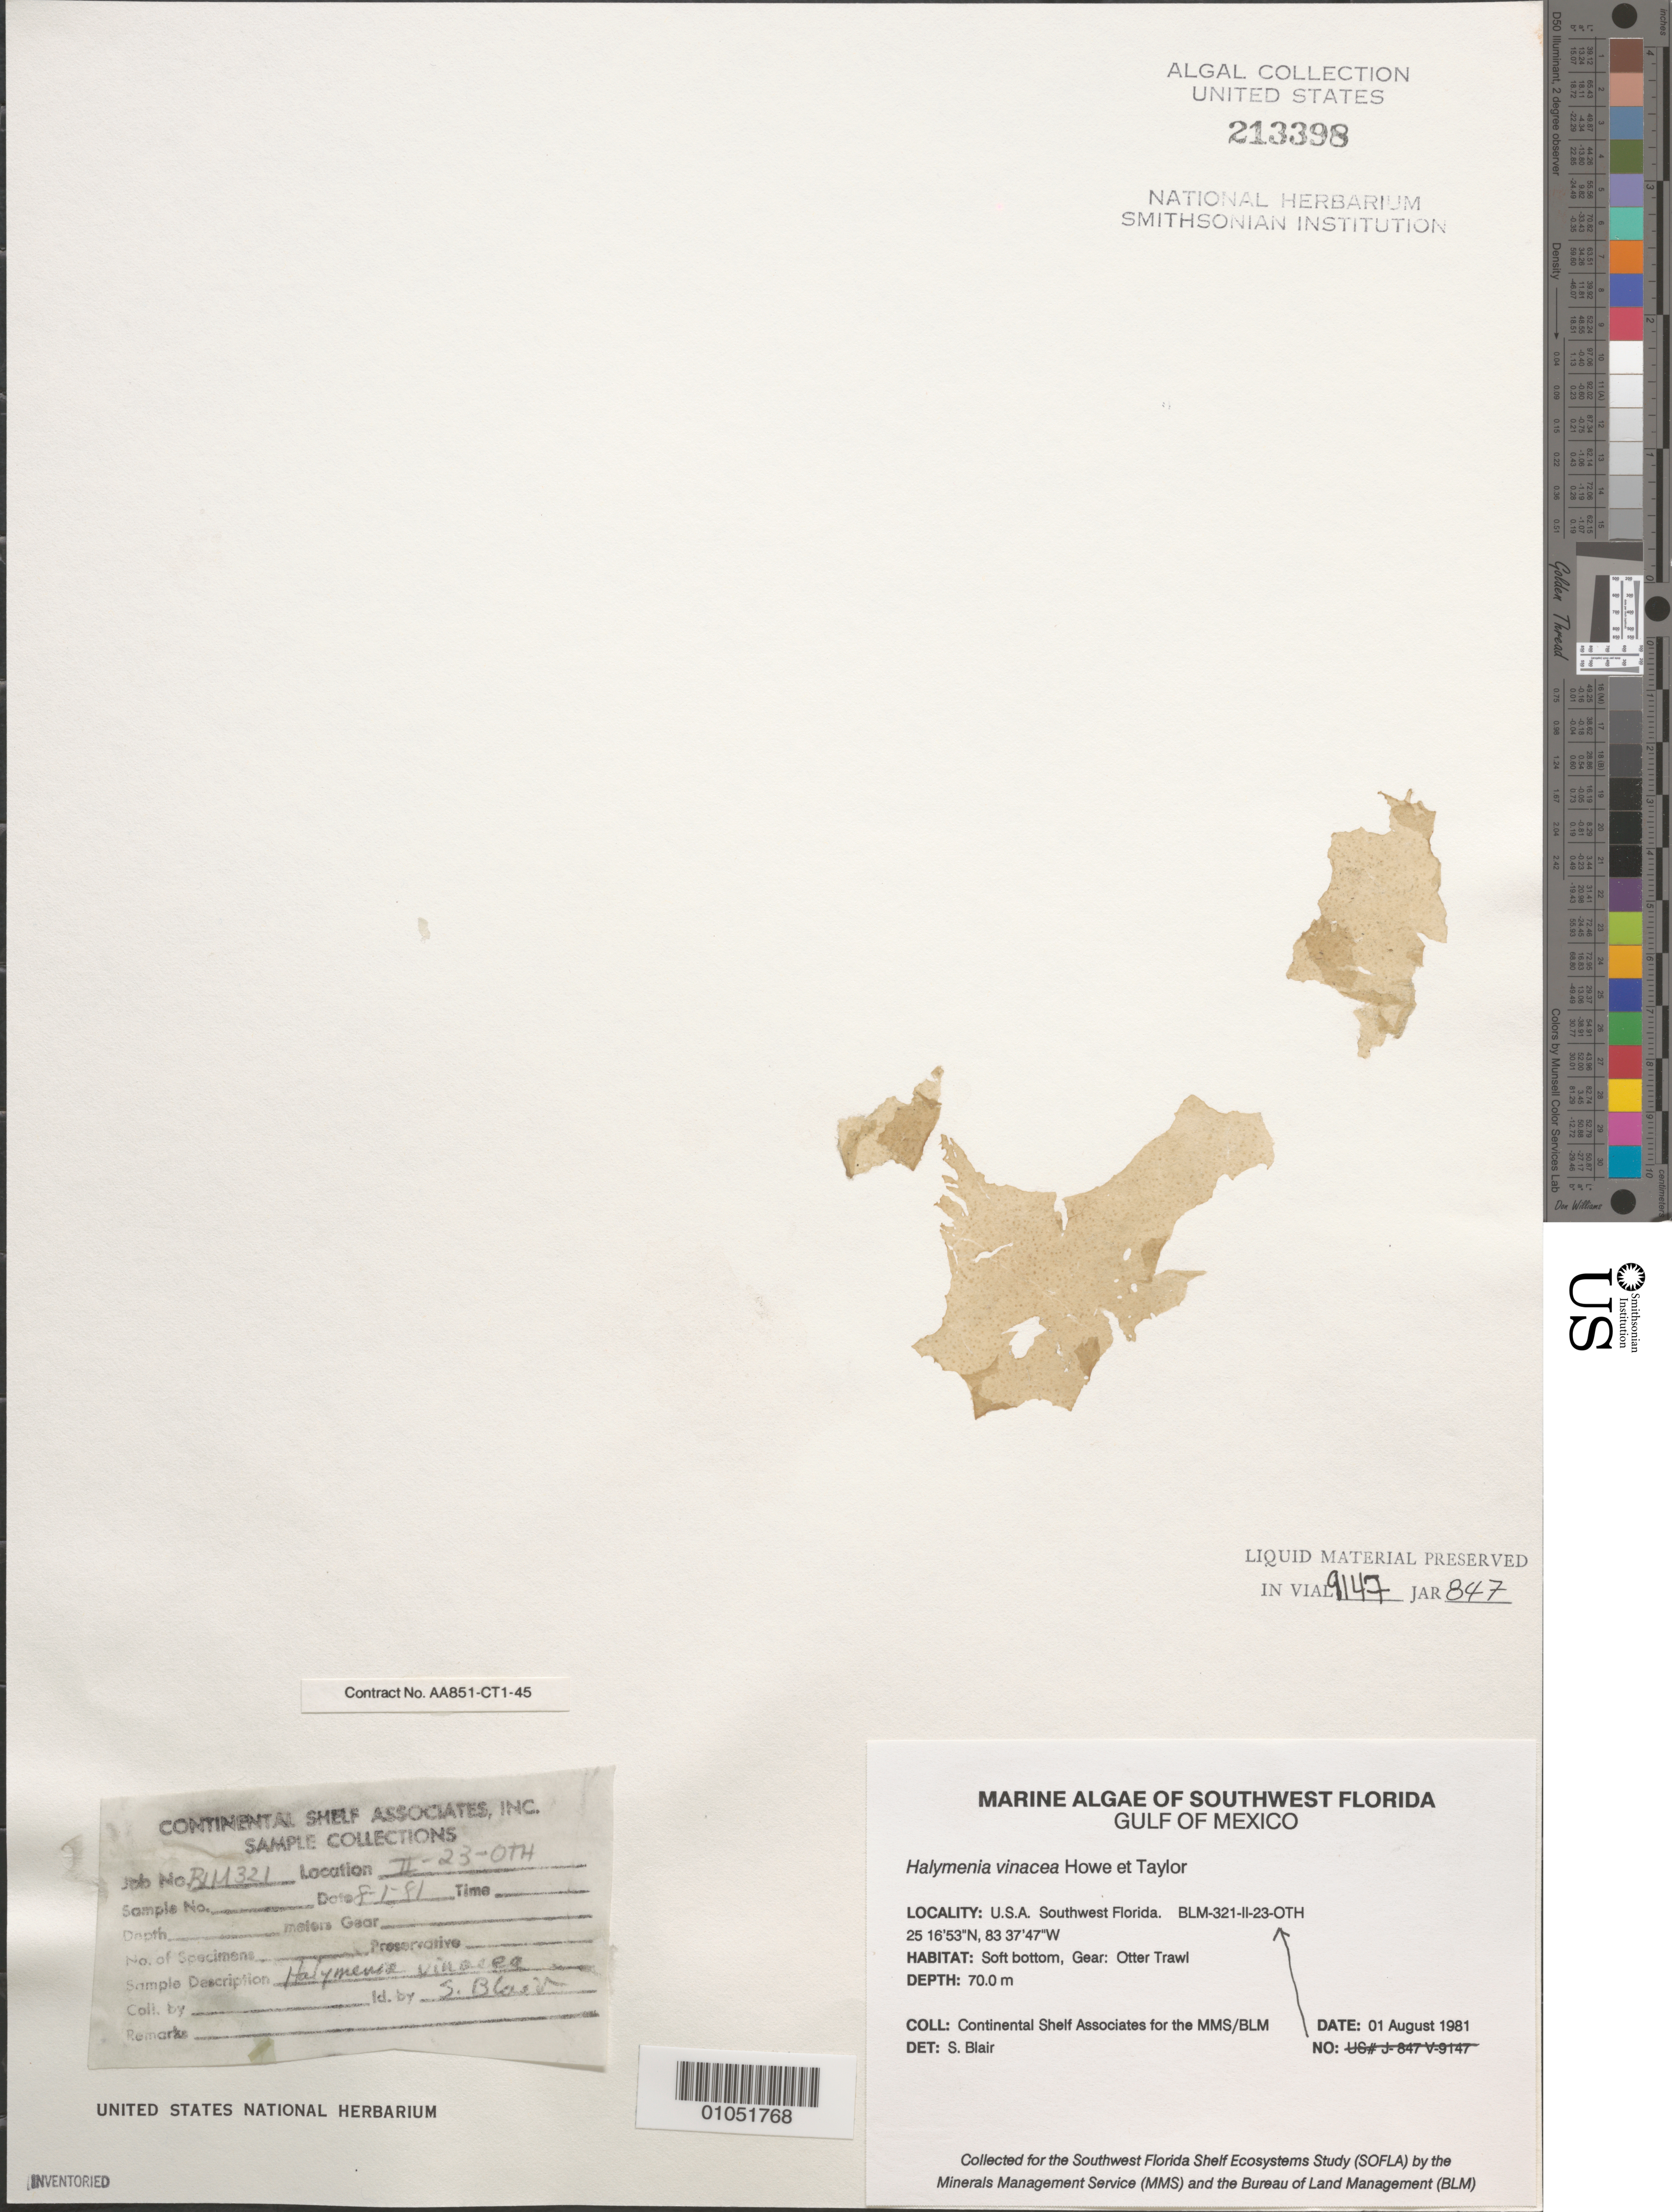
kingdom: Plantae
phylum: Rhodophyta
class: Florideophyceae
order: Halymeniales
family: Halymeniaceae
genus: Halymenia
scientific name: Halymenia vinacea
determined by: Blair, S. M.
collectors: Continental Shelf Associates for the MMS/BLM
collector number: BLM-321-II-23-OTH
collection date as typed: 01 Aug 1981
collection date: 1981-08-01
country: United States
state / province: Florida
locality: Gulf of Mexico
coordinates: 25 16'53"N, 83 37'47"W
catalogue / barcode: US 213398